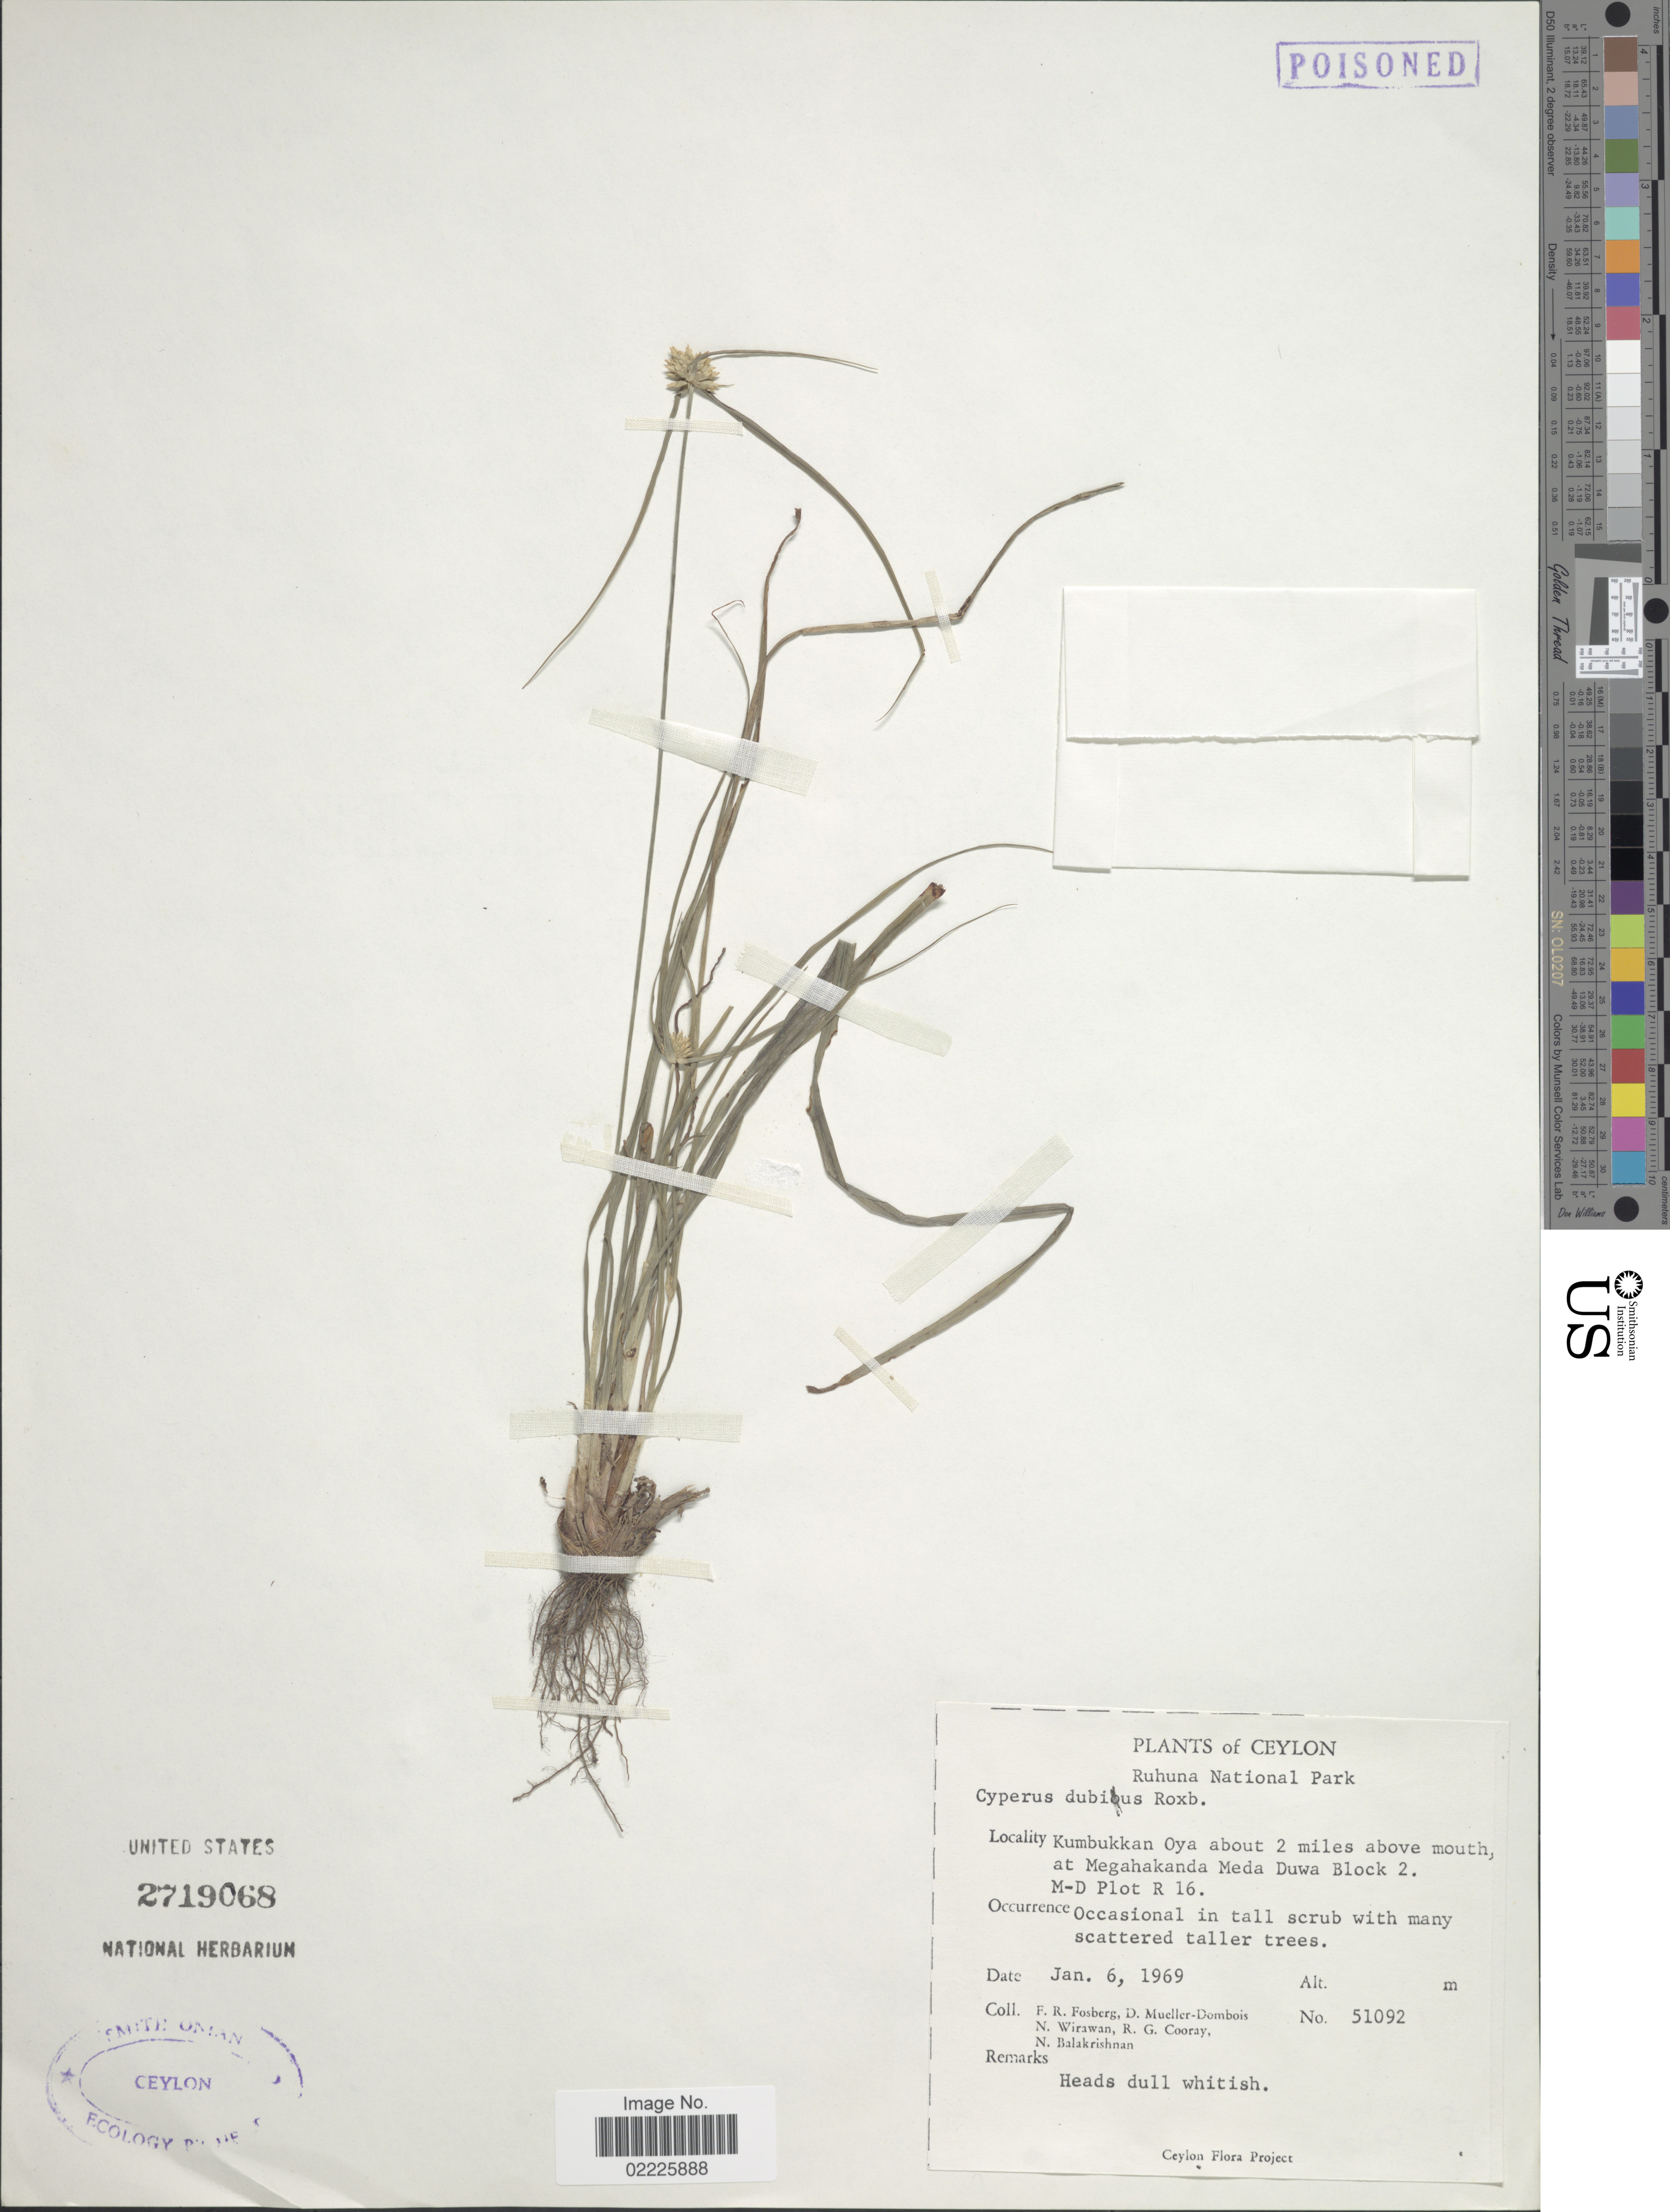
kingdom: Plantae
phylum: Tracheophyta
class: Liliopsida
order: Poales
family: Cyperaceae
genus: Cyperus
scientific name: Cyperus dubius Rottb. var. dubius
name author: Rottb.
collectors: F. R. Fosberg, D. Mueller-Dombois, N. Wirawan, R. Cooray & N. Balakrishnan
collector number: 51092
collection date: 1969-01-06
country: Sri Lanka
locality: Ceylon, Ruhuna National park, Kumbukkan Oya about 2 miles above mouth, at Megahakanda Meda Duwa Block 2, -D Plot R 16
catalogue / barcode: US 2719068